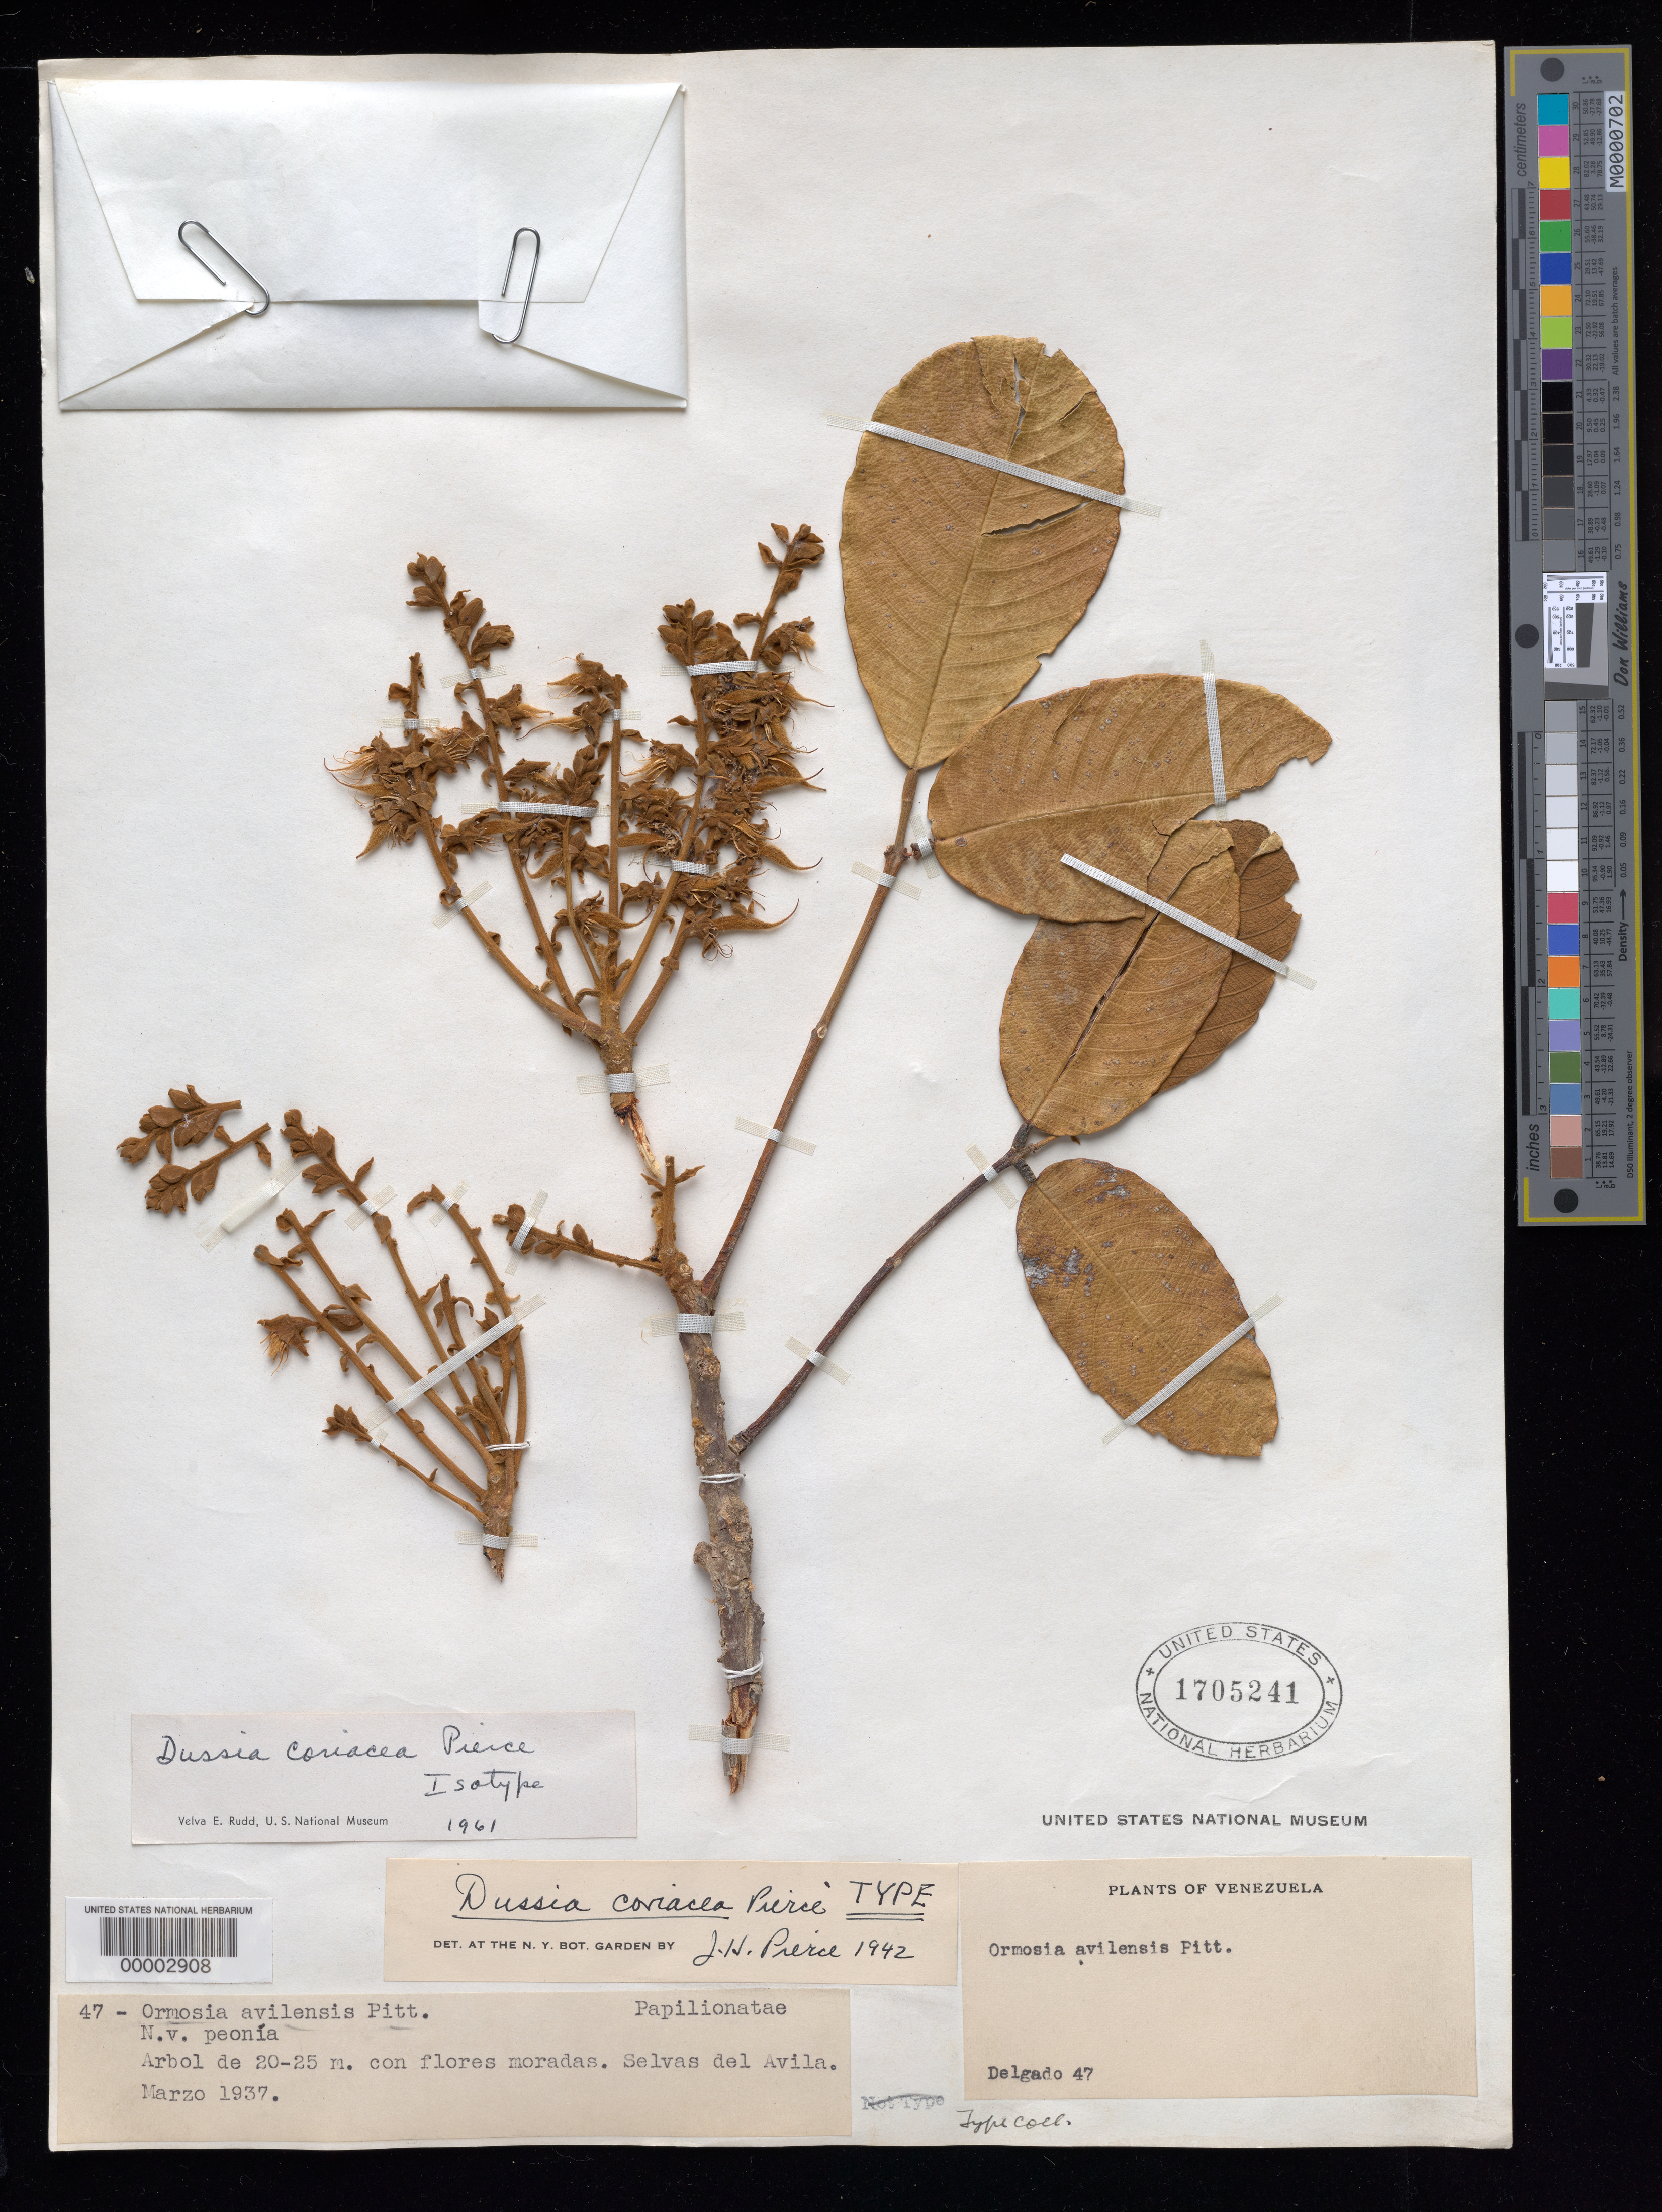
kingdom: Plantae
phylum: Tracheophyta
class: Magnoliopsida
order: Fabales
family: Fabaceae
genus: Dussia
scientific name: Dussia coriacea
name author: Pierce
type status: Isotype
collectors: E. Delgado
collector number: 47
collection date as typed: Mar 1937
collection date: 1937-03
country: Venezuela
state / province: Mérida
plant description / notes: Collection originally identified & cited as Ormosia avilensis Pittier, name apparently based on mixed material; name lectotypified by Pierce (1942) and this collection segregated as type of the new taxon Dussia coriacea Pierce. This US specimen (USNH 1705241) was annotated by Pierce (1942) as "TYPE" but protologue cites holotype at NY (and does not cite US material at all)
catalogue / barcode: US 1705241